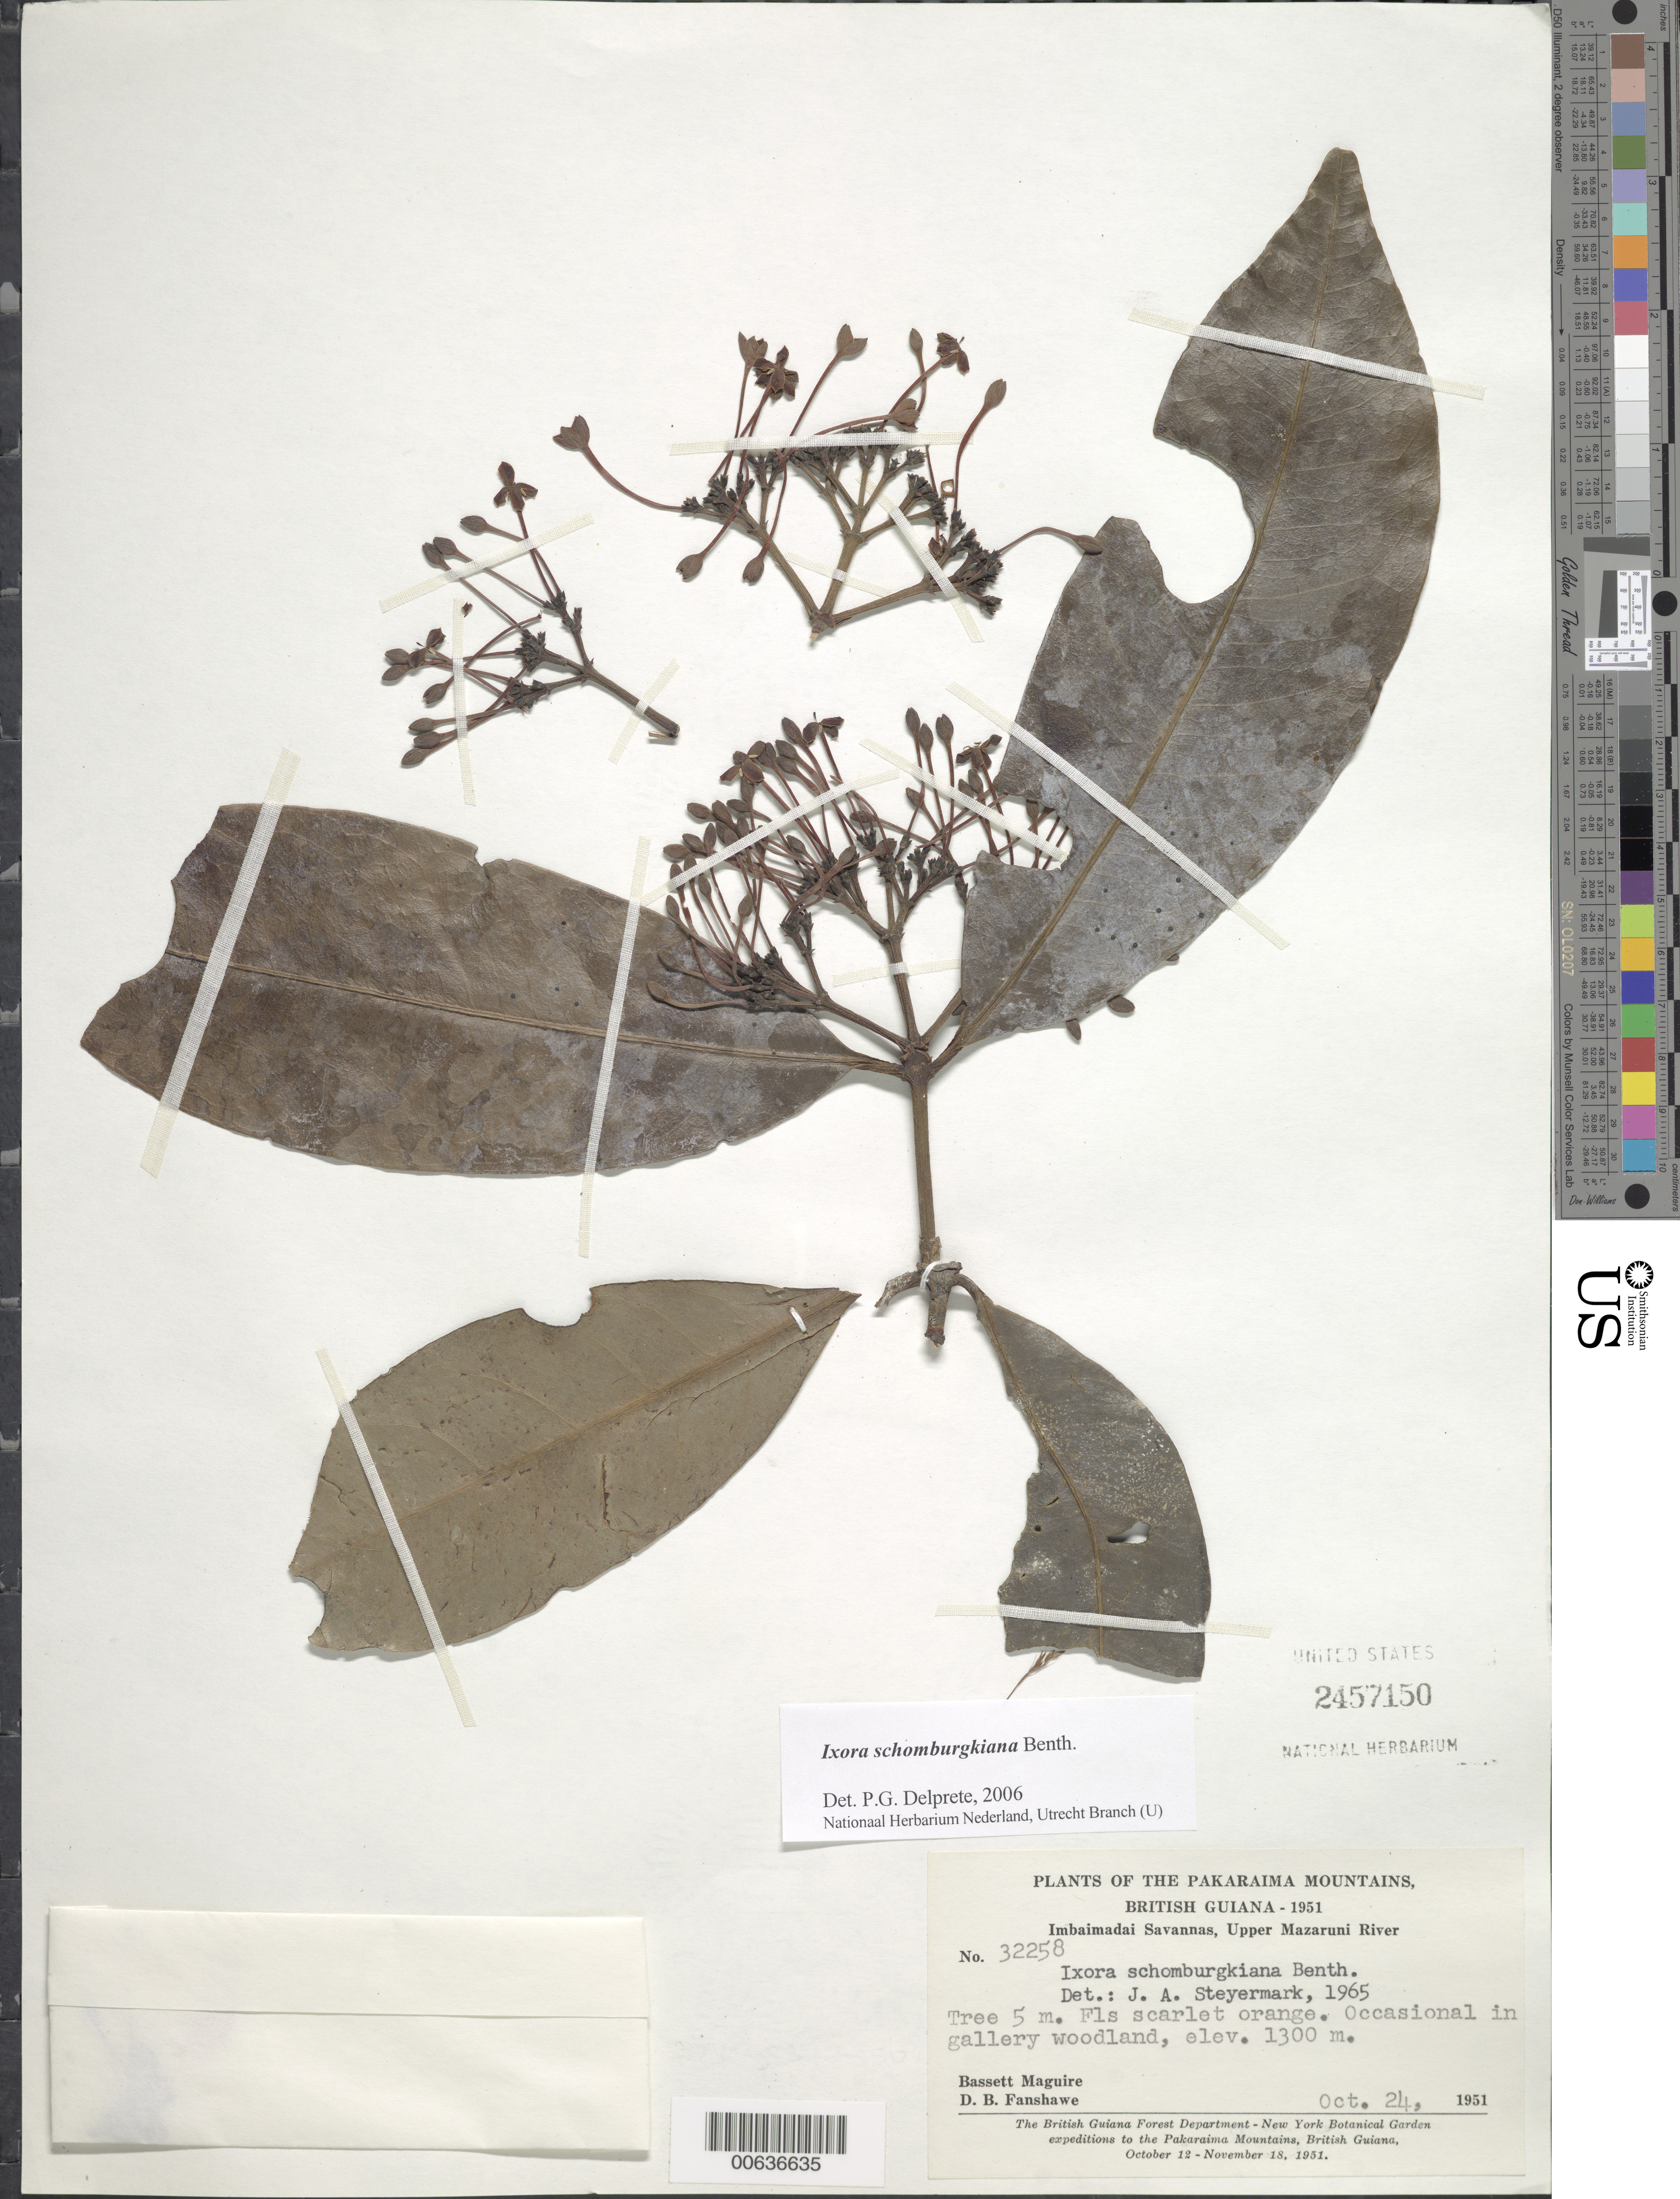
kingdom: Plantae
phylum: Tracheophyta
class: Magnoliopsida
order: Gentianales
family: Rubiaceae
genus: Ixora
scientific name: Ixora schomburgkiana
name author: Benth.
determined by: Delprete, P. G., Herb. de Guyane Cay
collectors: B. Maguire & D. B. Fanshawe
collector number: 32258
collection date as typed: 24-Oct-51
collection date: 1951-10-24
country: Guyana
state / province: Cuyuni-Mazaruni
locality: Imbaimadai Savannas, Pakaraima Mts., Upper Mazaruni River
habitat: Gallery woodland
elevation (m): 1300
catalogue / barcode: US 2457150